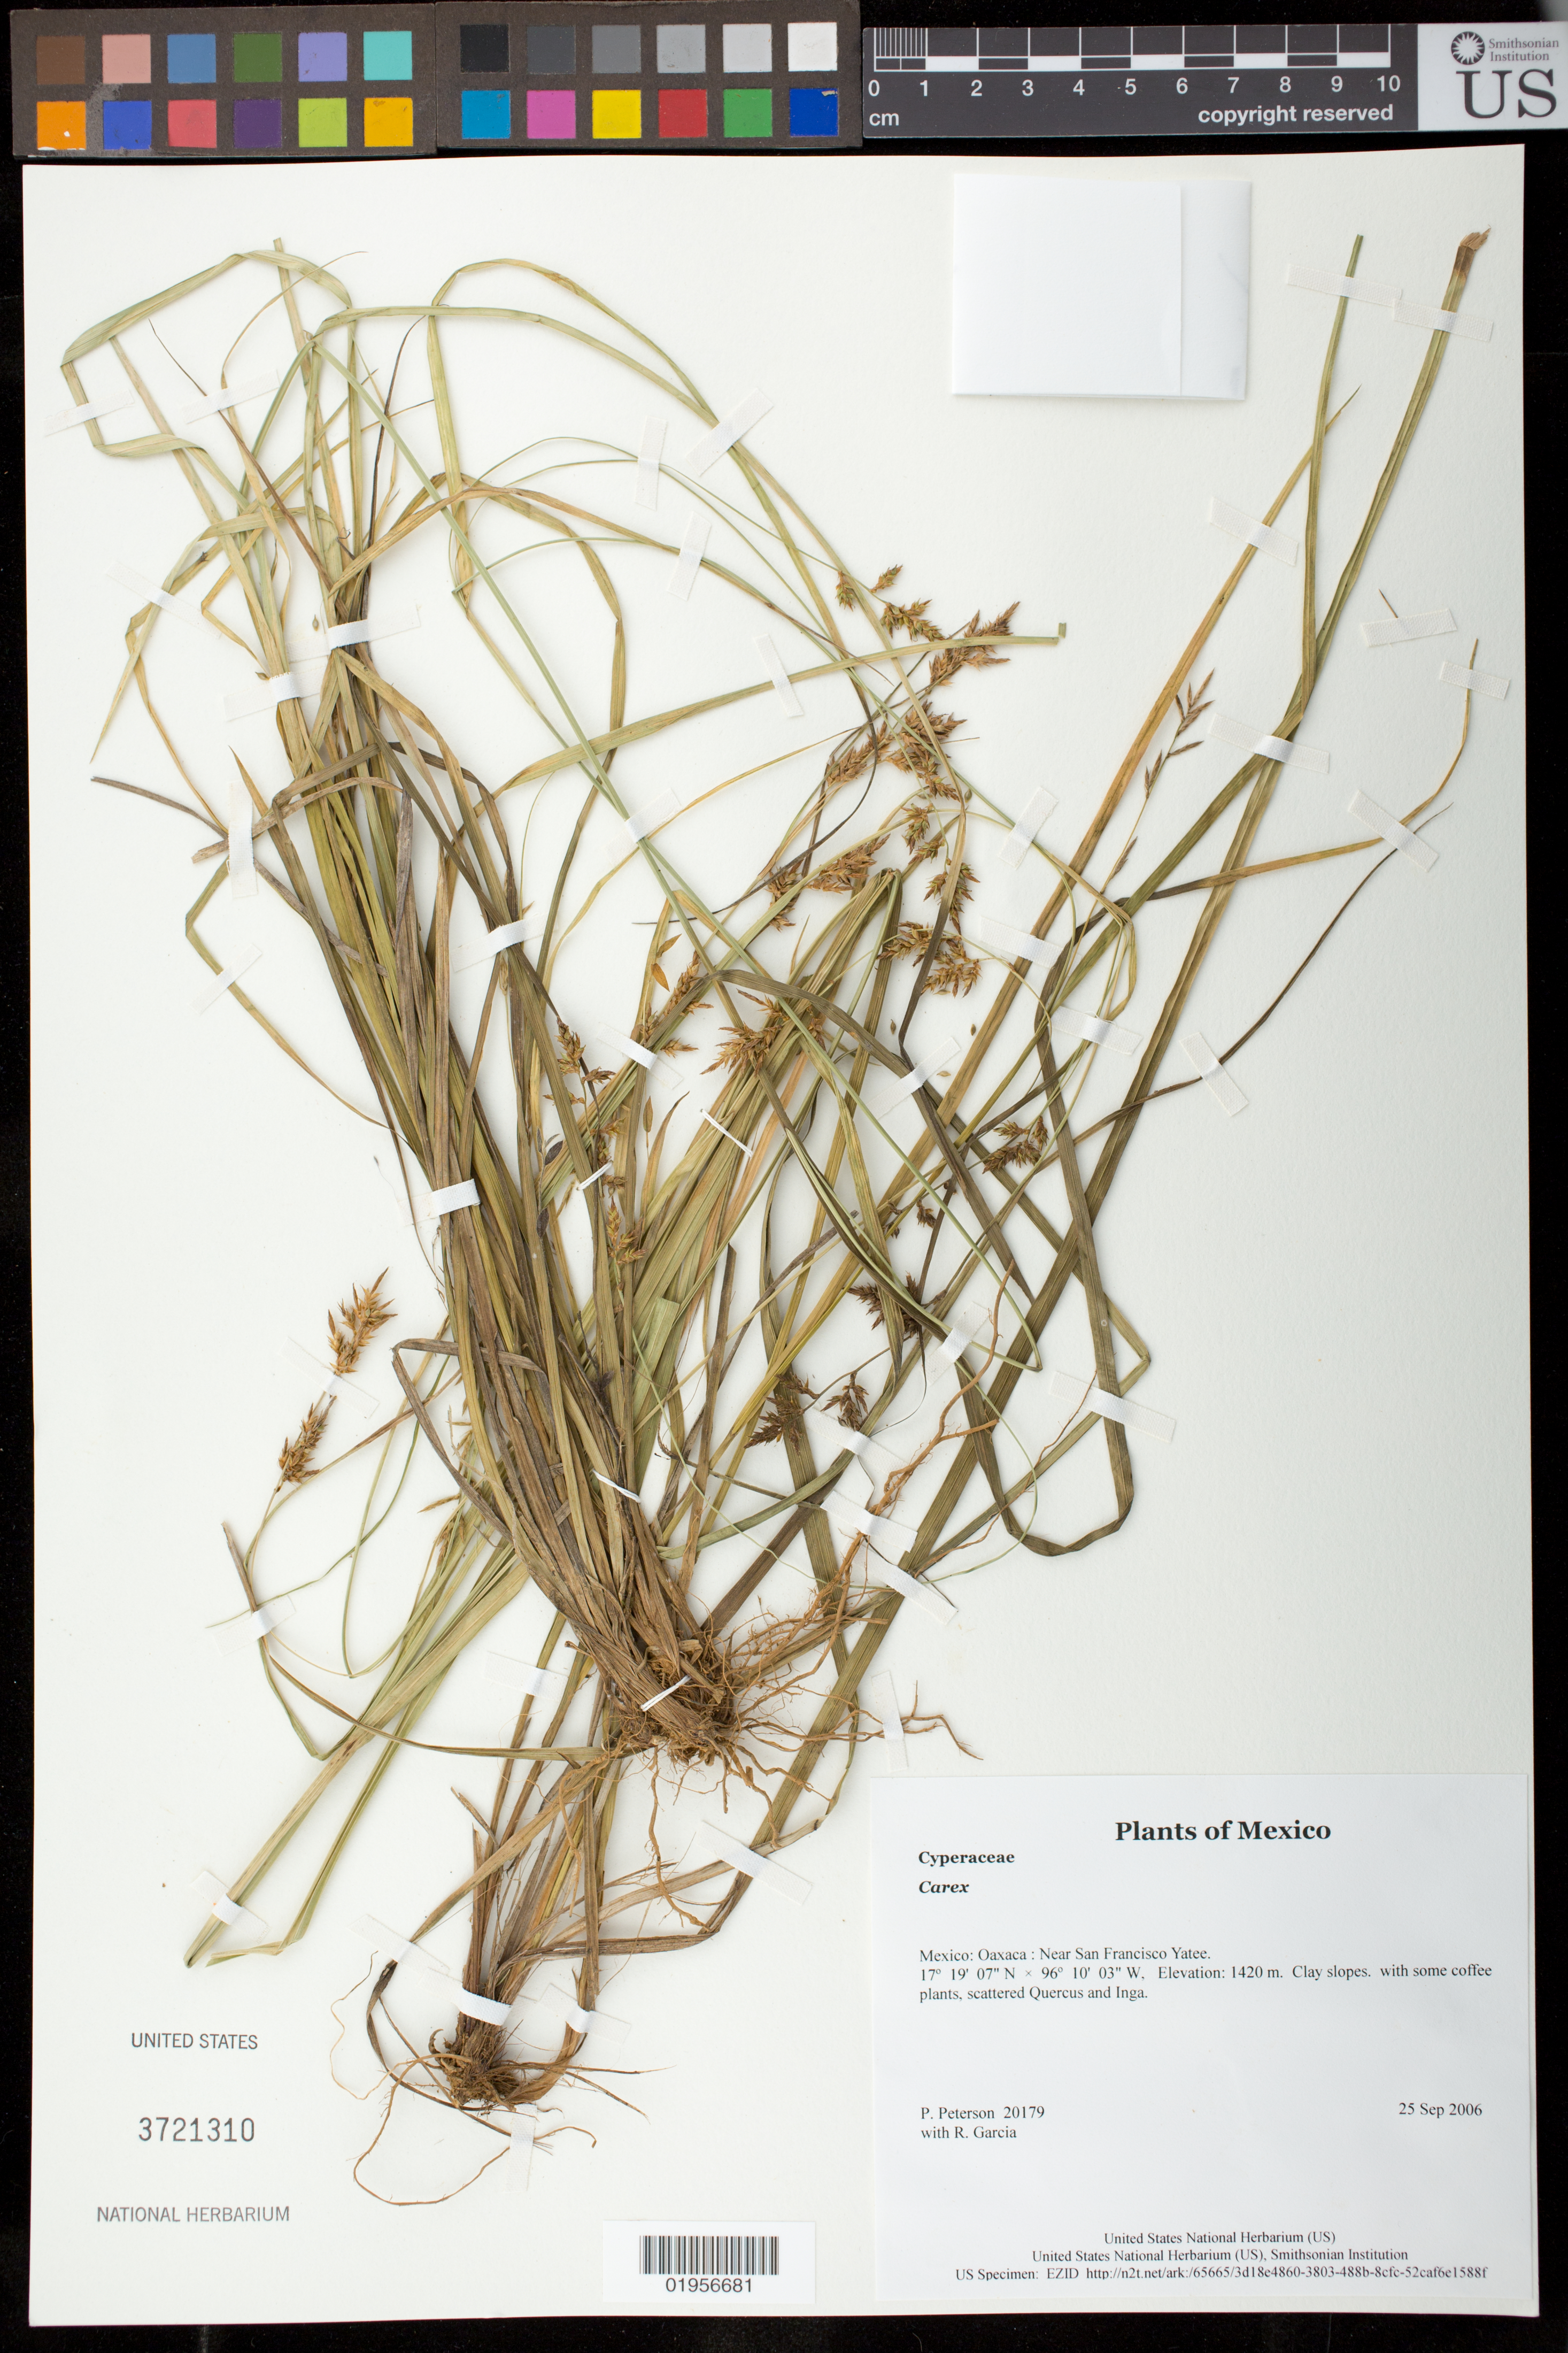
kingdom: Plantae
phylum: Tracheophyta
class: Liliopsida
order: Poales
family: Cyperaceae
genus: Carex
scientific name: Carex sp.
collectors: P. M. Peterson & R. Garcia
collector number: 20179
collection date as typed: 25 Sep 2006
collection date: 2006-09-25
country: Mexico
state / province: Oaxaca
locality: Near San Francisco Yatee.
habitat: Clay slopes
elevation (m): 1420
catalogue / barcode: US 3721310